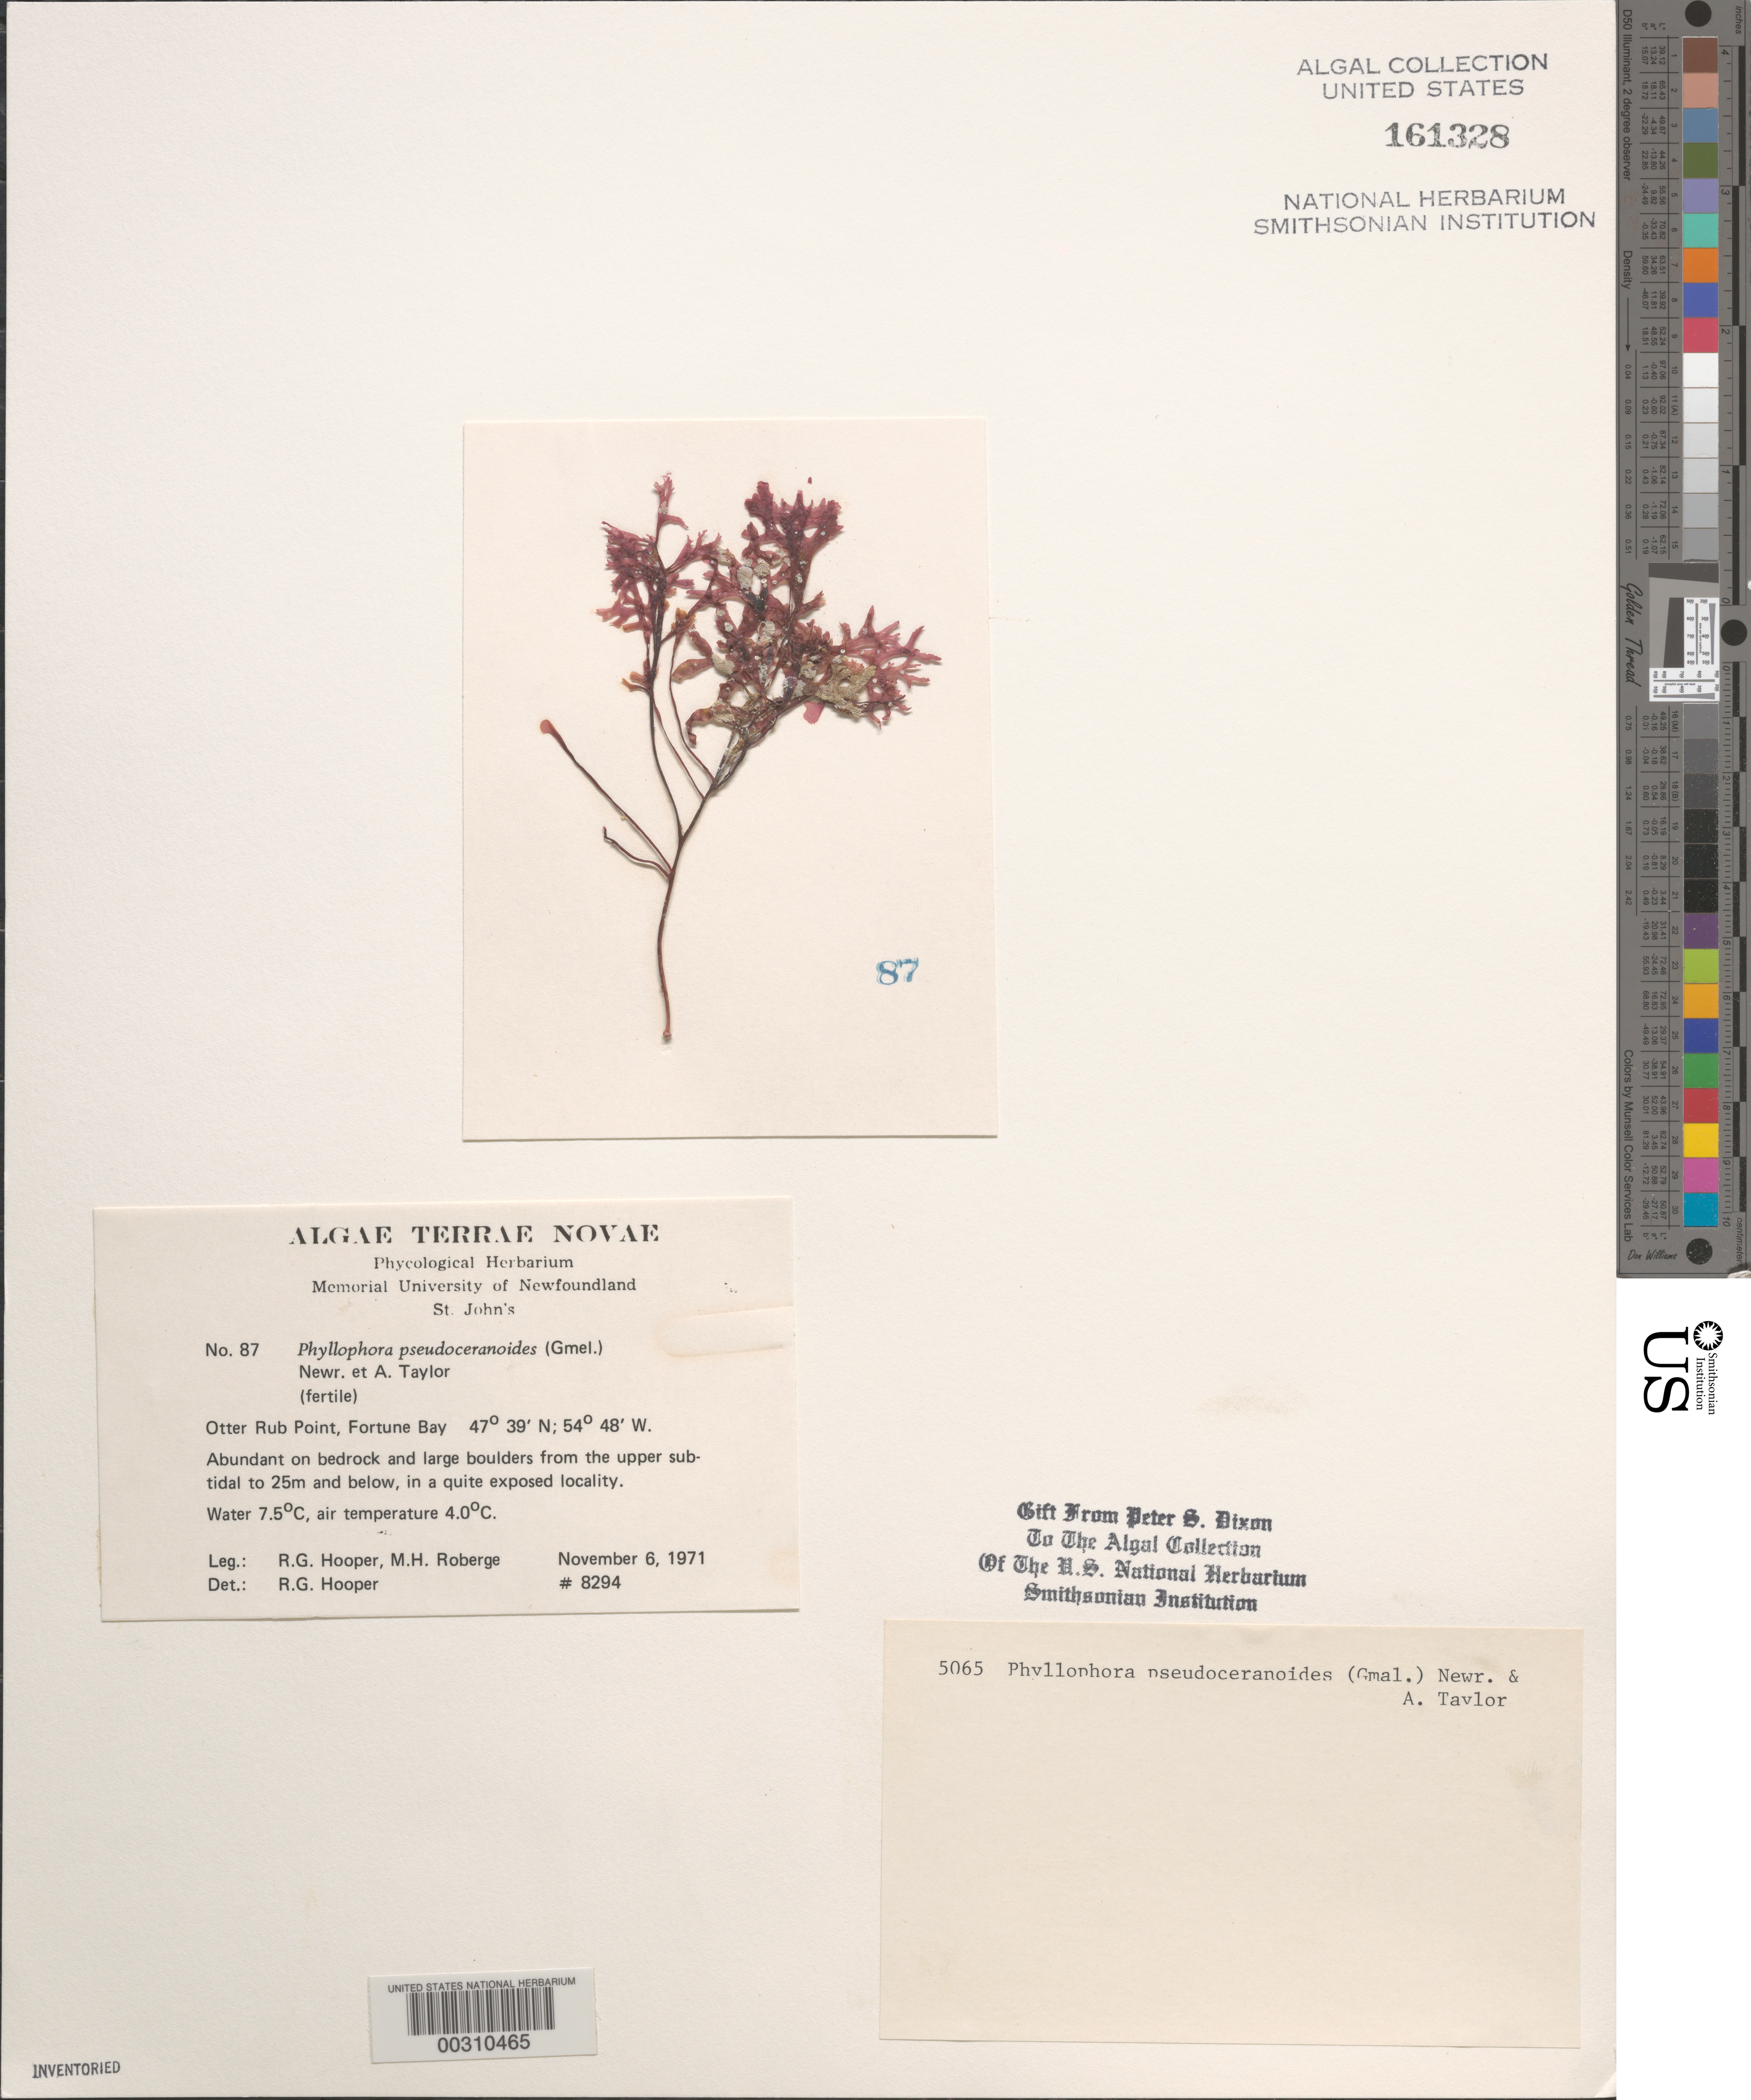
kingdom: Plantae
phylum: Rhodophyta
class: Florideophyceae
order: Gigartinales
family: Phyllophoraceae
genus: Phyllophora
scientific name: Phyllophora pseudoceranoides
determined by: Hooper, R. G.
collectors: R. G. Hooper & M. Roberge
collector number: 8294 & PSD 5065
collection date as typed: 06 Nov 1971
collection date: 1971-11-06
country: Canada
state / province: Newfoundland and Labrador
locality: Otter Rub Point, Fortune Bay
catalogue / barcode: US 161328